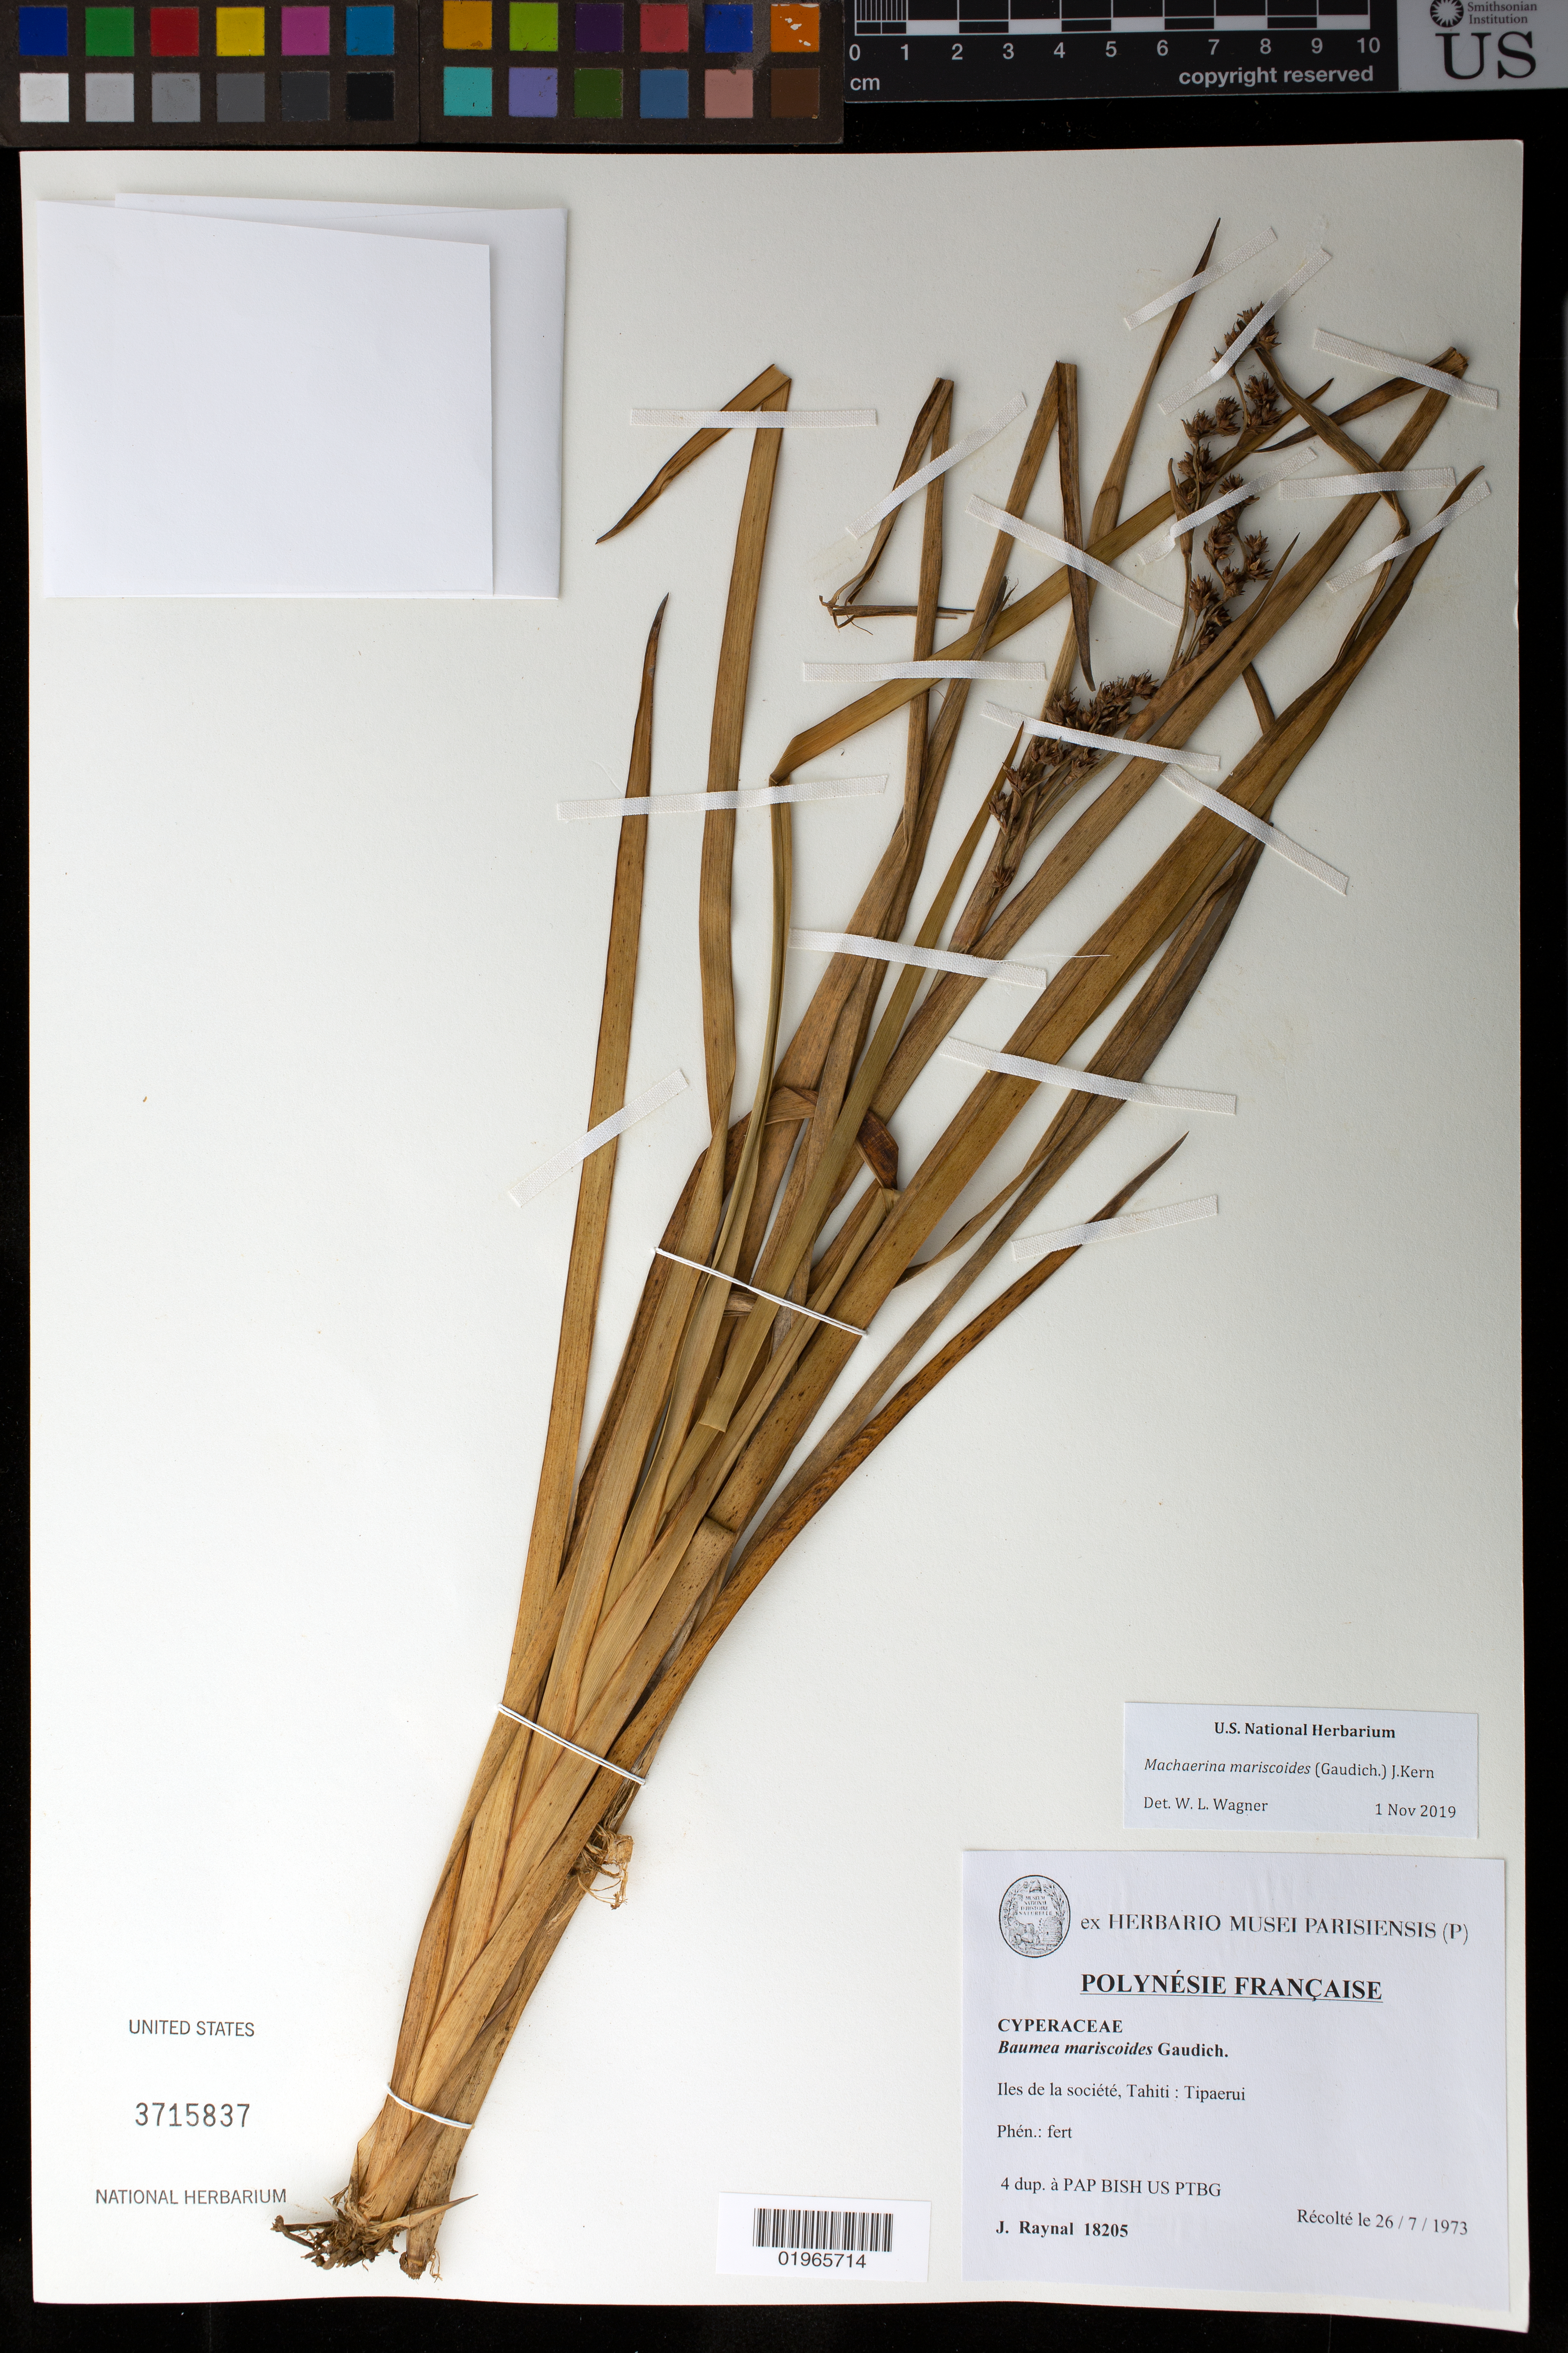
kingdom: Plantae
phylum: Tracheophyta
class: Liliopsida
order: Poales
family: Cyperaceae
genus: Machaerina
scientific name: Machaerina mariscoides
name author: (Gaudich.) J. Kern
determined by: Wagner, W. L., (BOT), Smithsonian Institution - National Museum of Natural History (UNITED STATES)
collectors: J. Raynal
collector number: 18205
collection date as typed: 26 Jul 1973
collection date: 1973-07-26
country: French Polynesia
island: Tahiti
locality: Tipaerui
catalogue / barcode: US 3715837